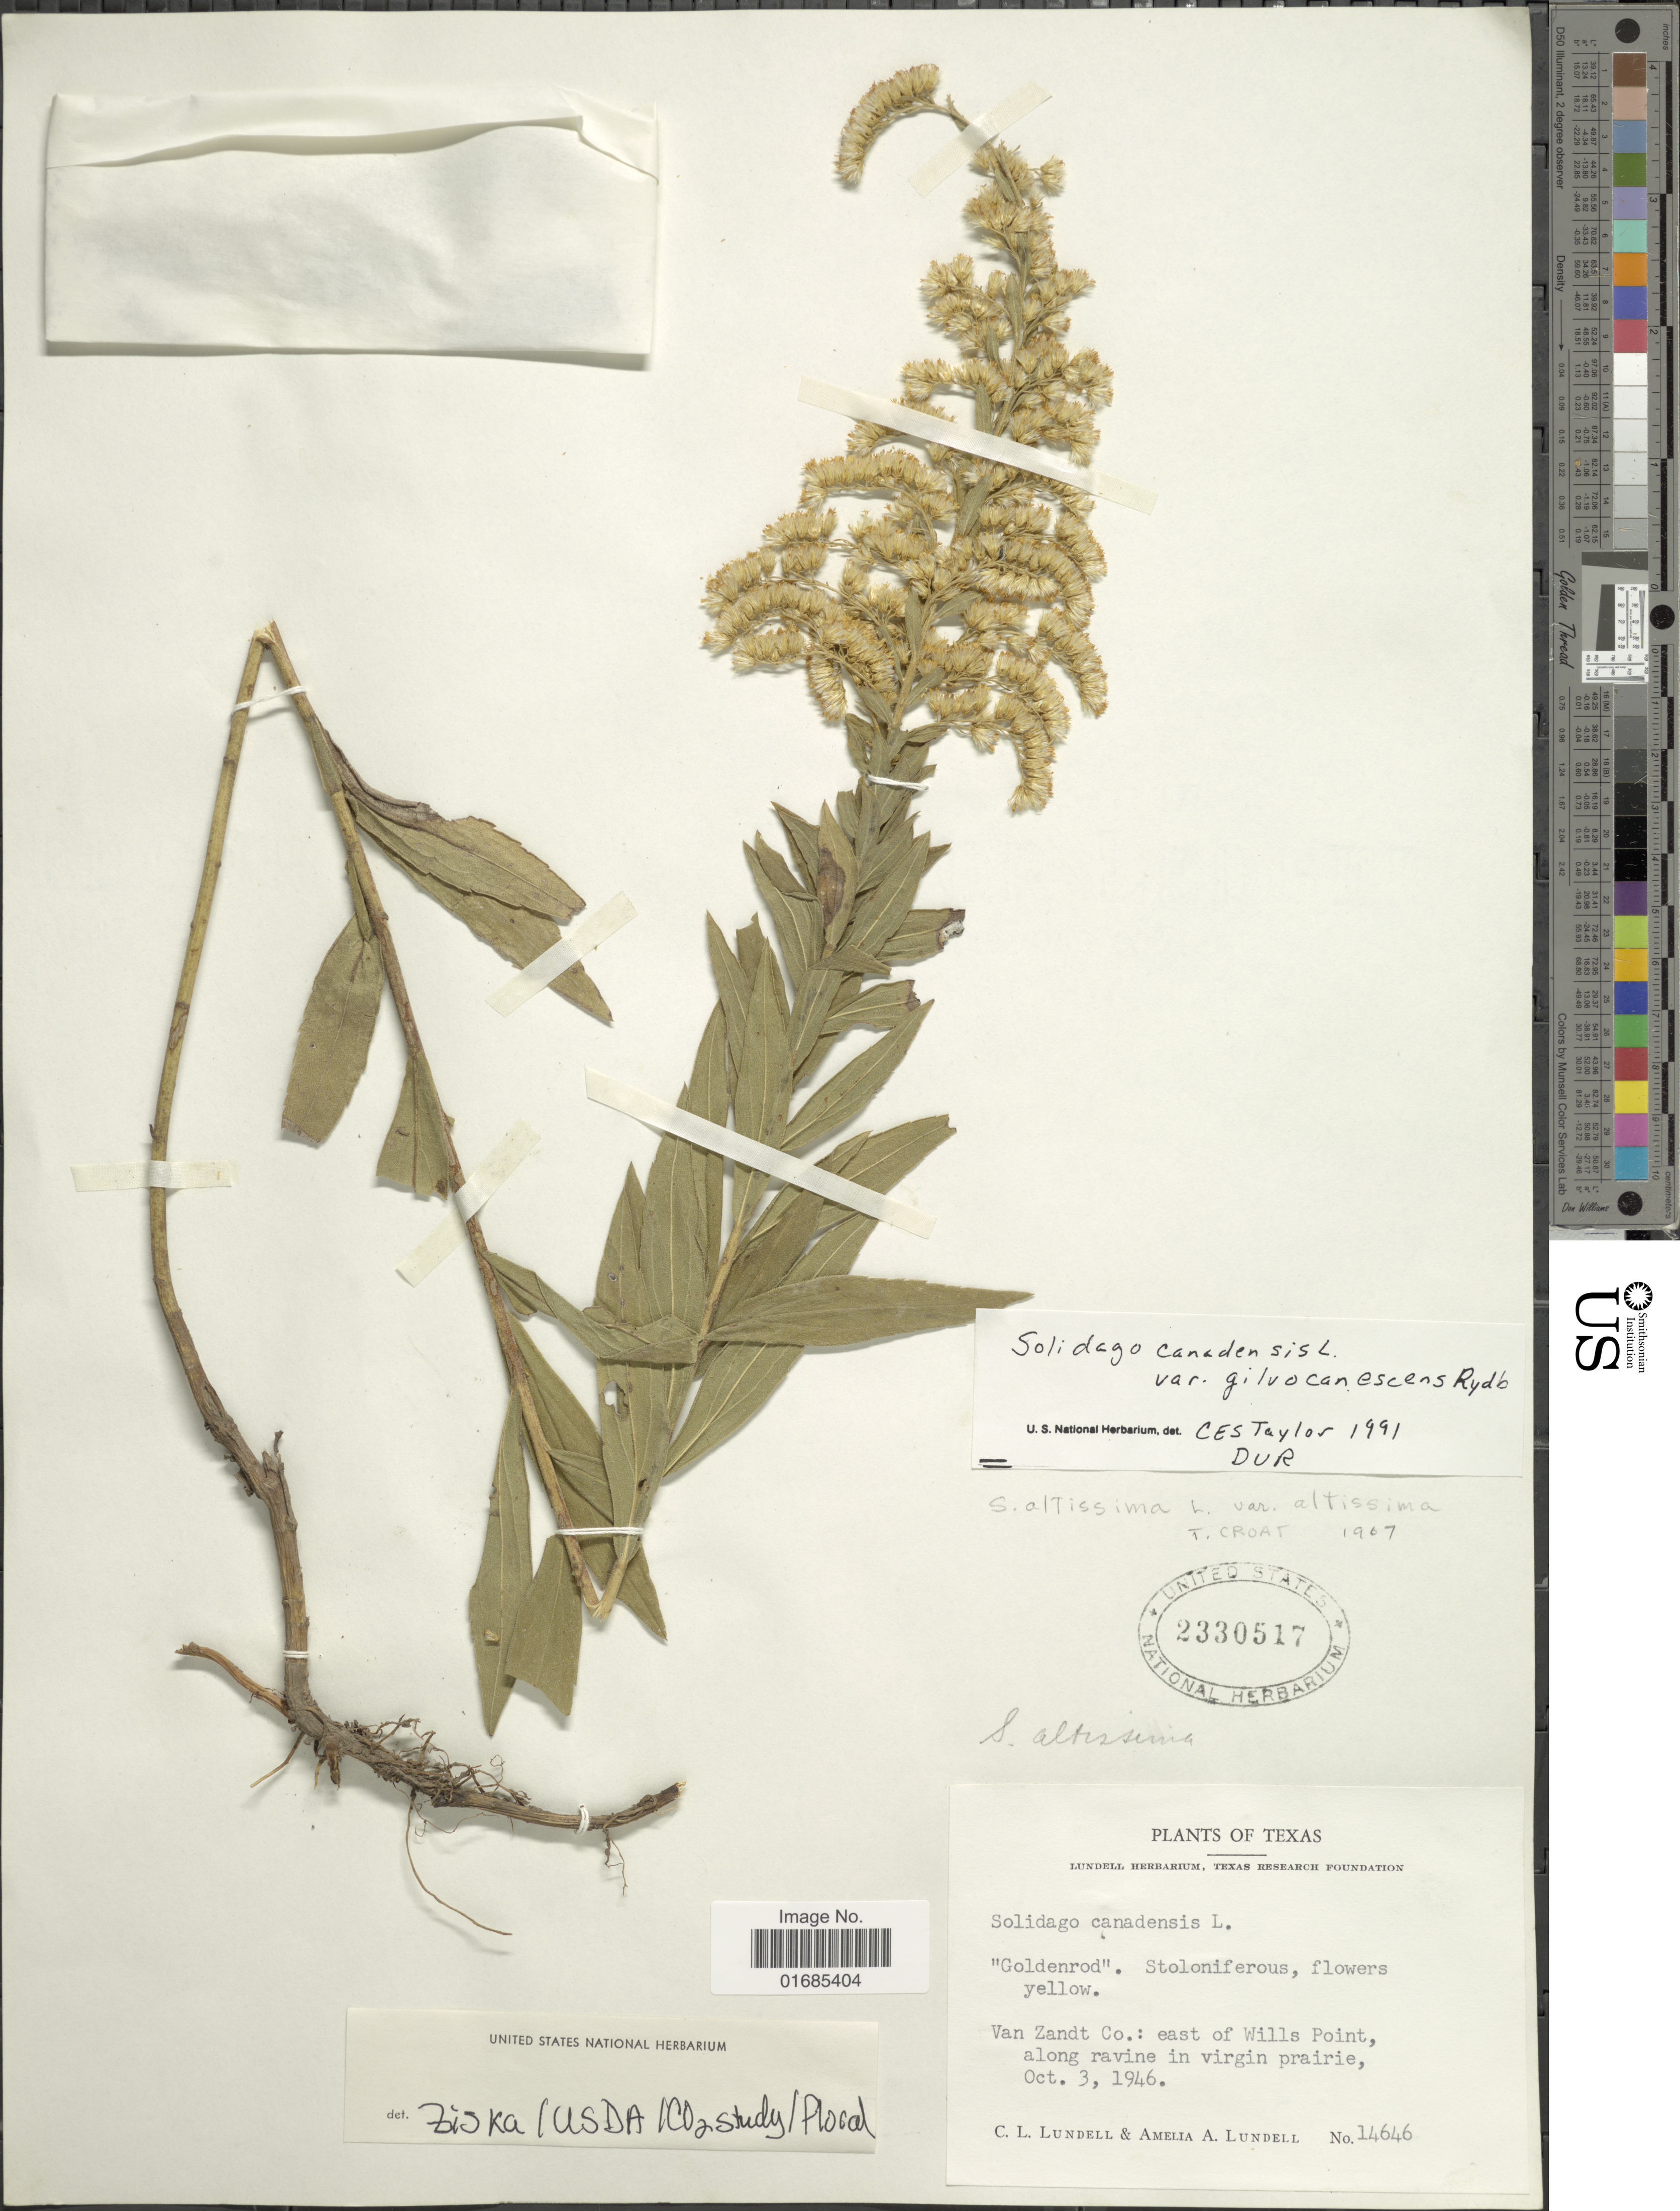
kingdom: Plantae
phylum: Tracheophyta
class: Magnoliopsida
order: Asterales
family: Asteraceae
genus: Solidago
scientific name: Solidago canadensis var. gilvocanescens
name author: Rydb.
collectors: C. L. Lundell & A. A. Lundell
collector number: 14646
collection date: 1946-10-03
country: United States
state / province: Texas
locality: Van Zandt Co.: east of Wills Point, along ravine in virgin prairie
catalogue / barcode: US 2330517